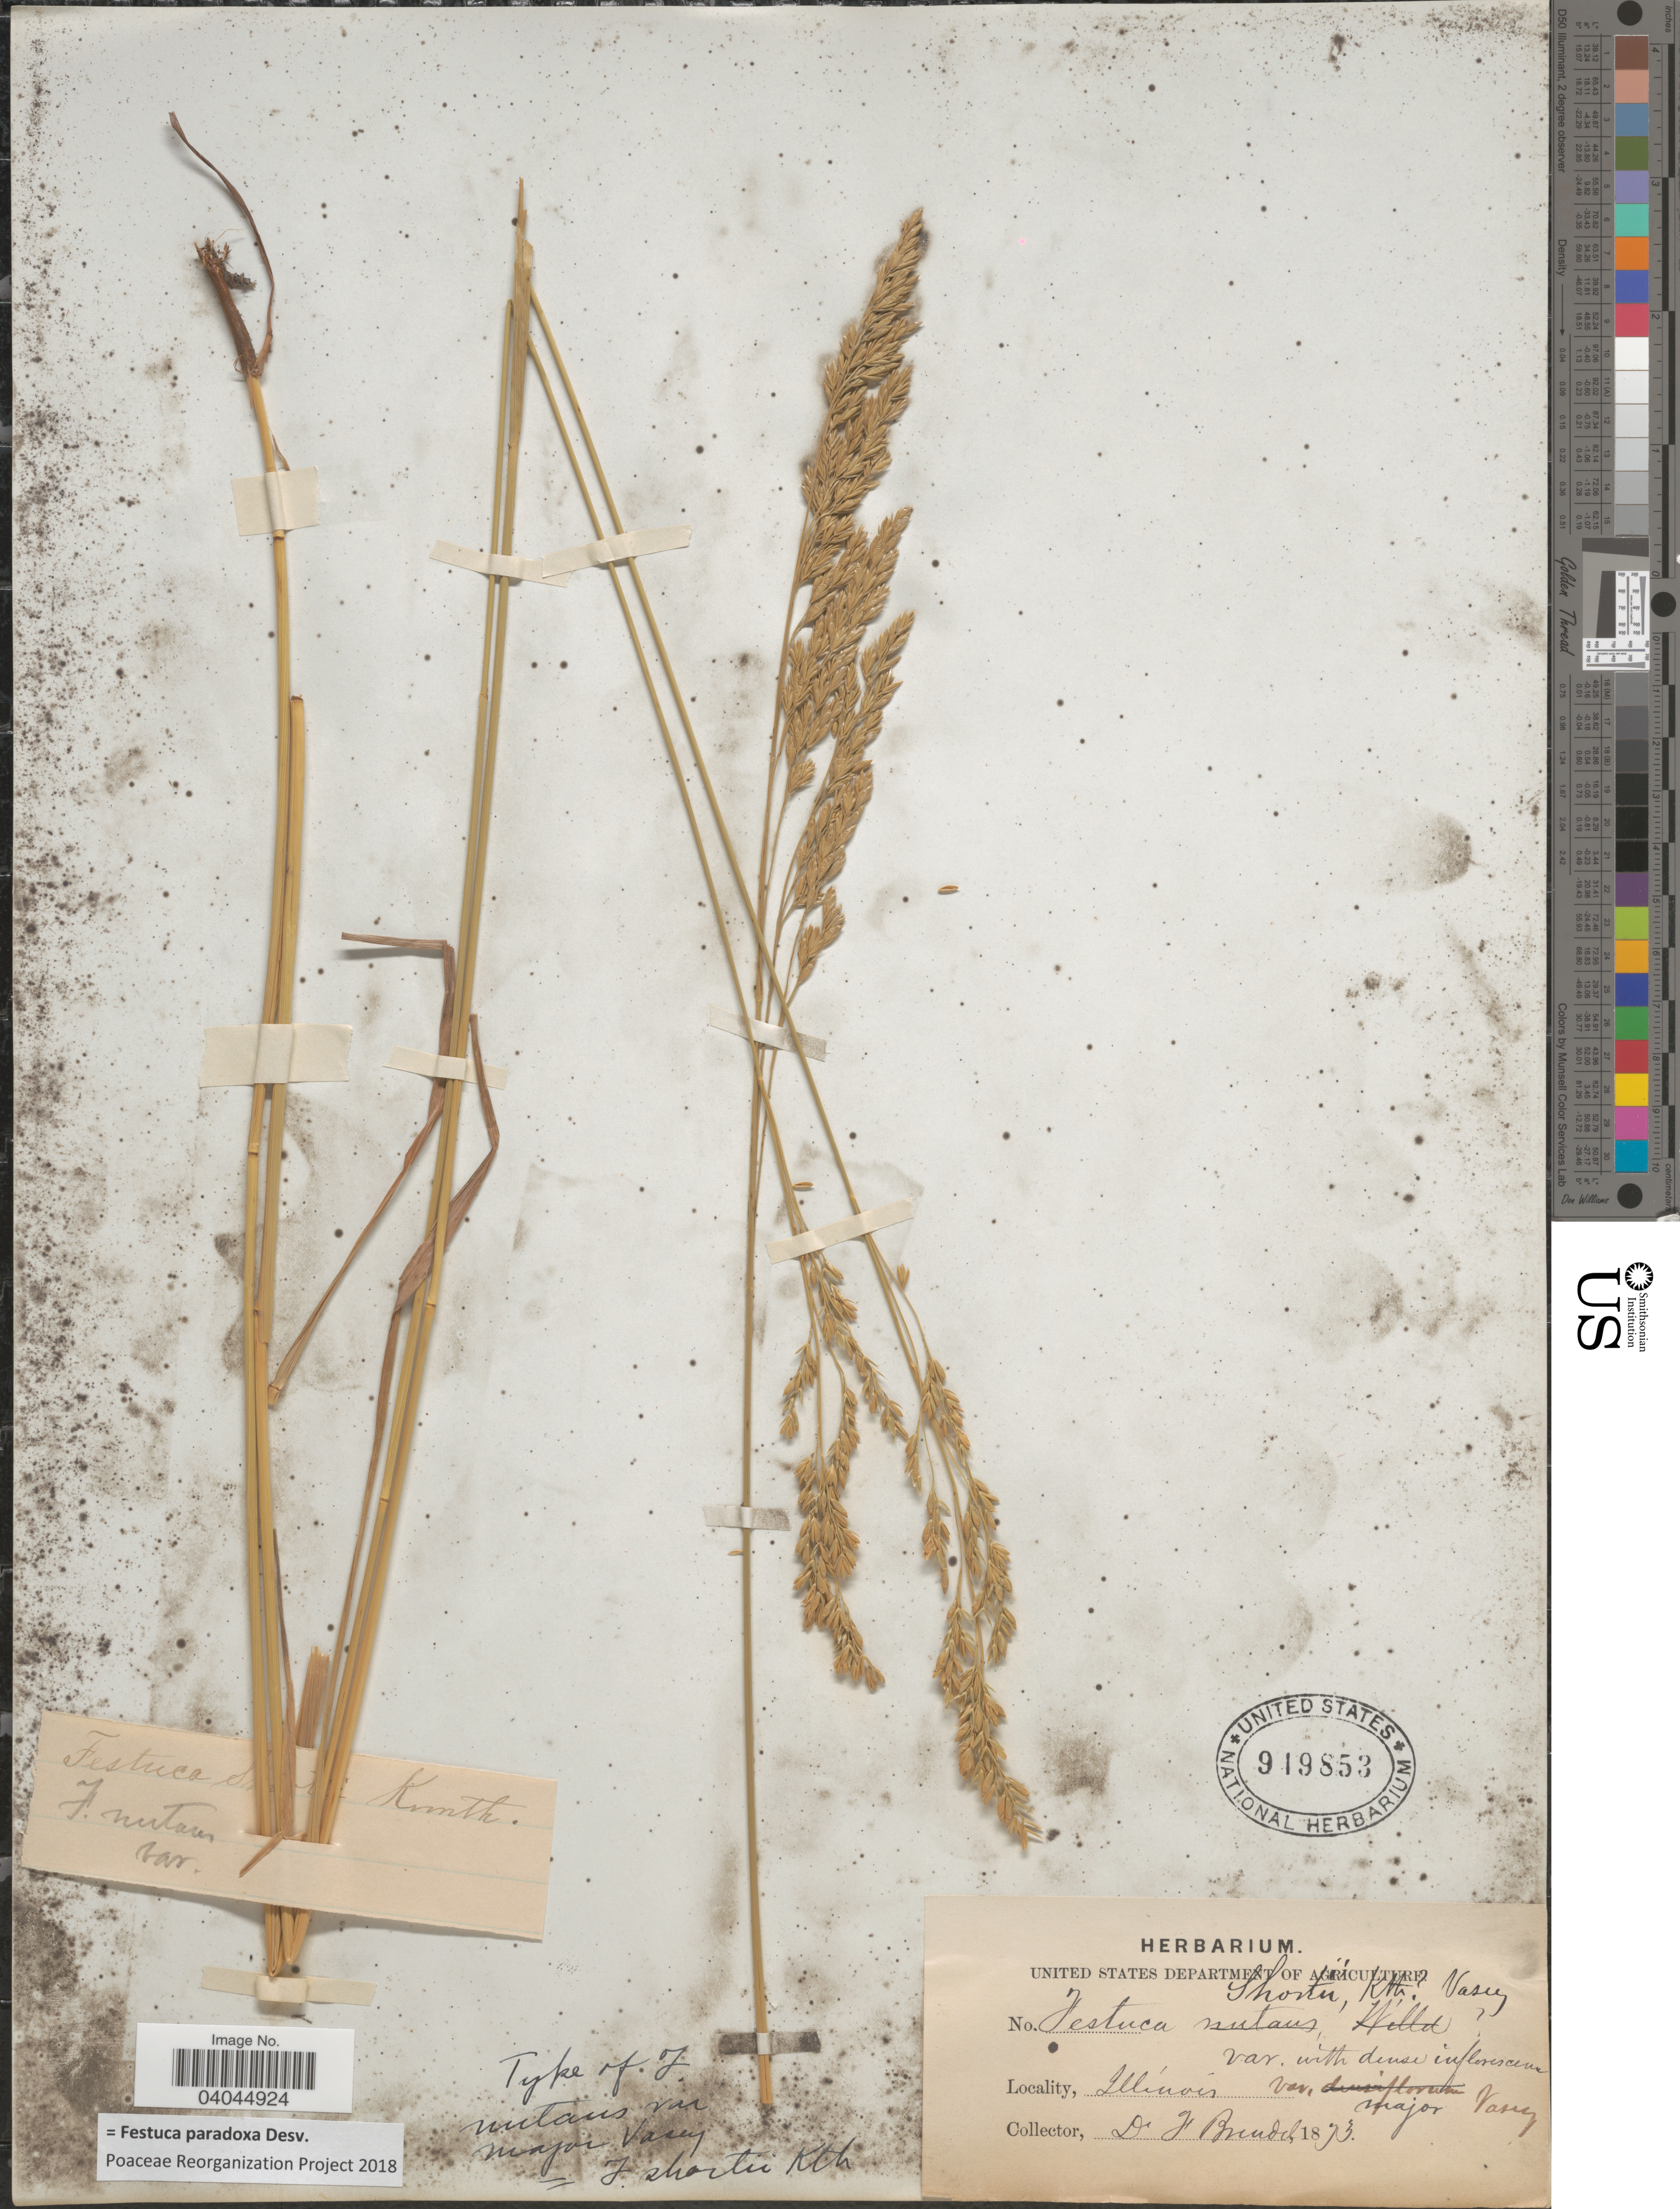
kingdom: Plantae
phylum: Tracheophyta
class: Liliopsida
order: Poales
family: Poaceae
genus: Festuca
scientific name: Festuca paradoxa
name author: Desv.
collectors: J. Brendel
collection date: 1873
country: United States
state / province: Illinois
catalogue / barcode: US 949853